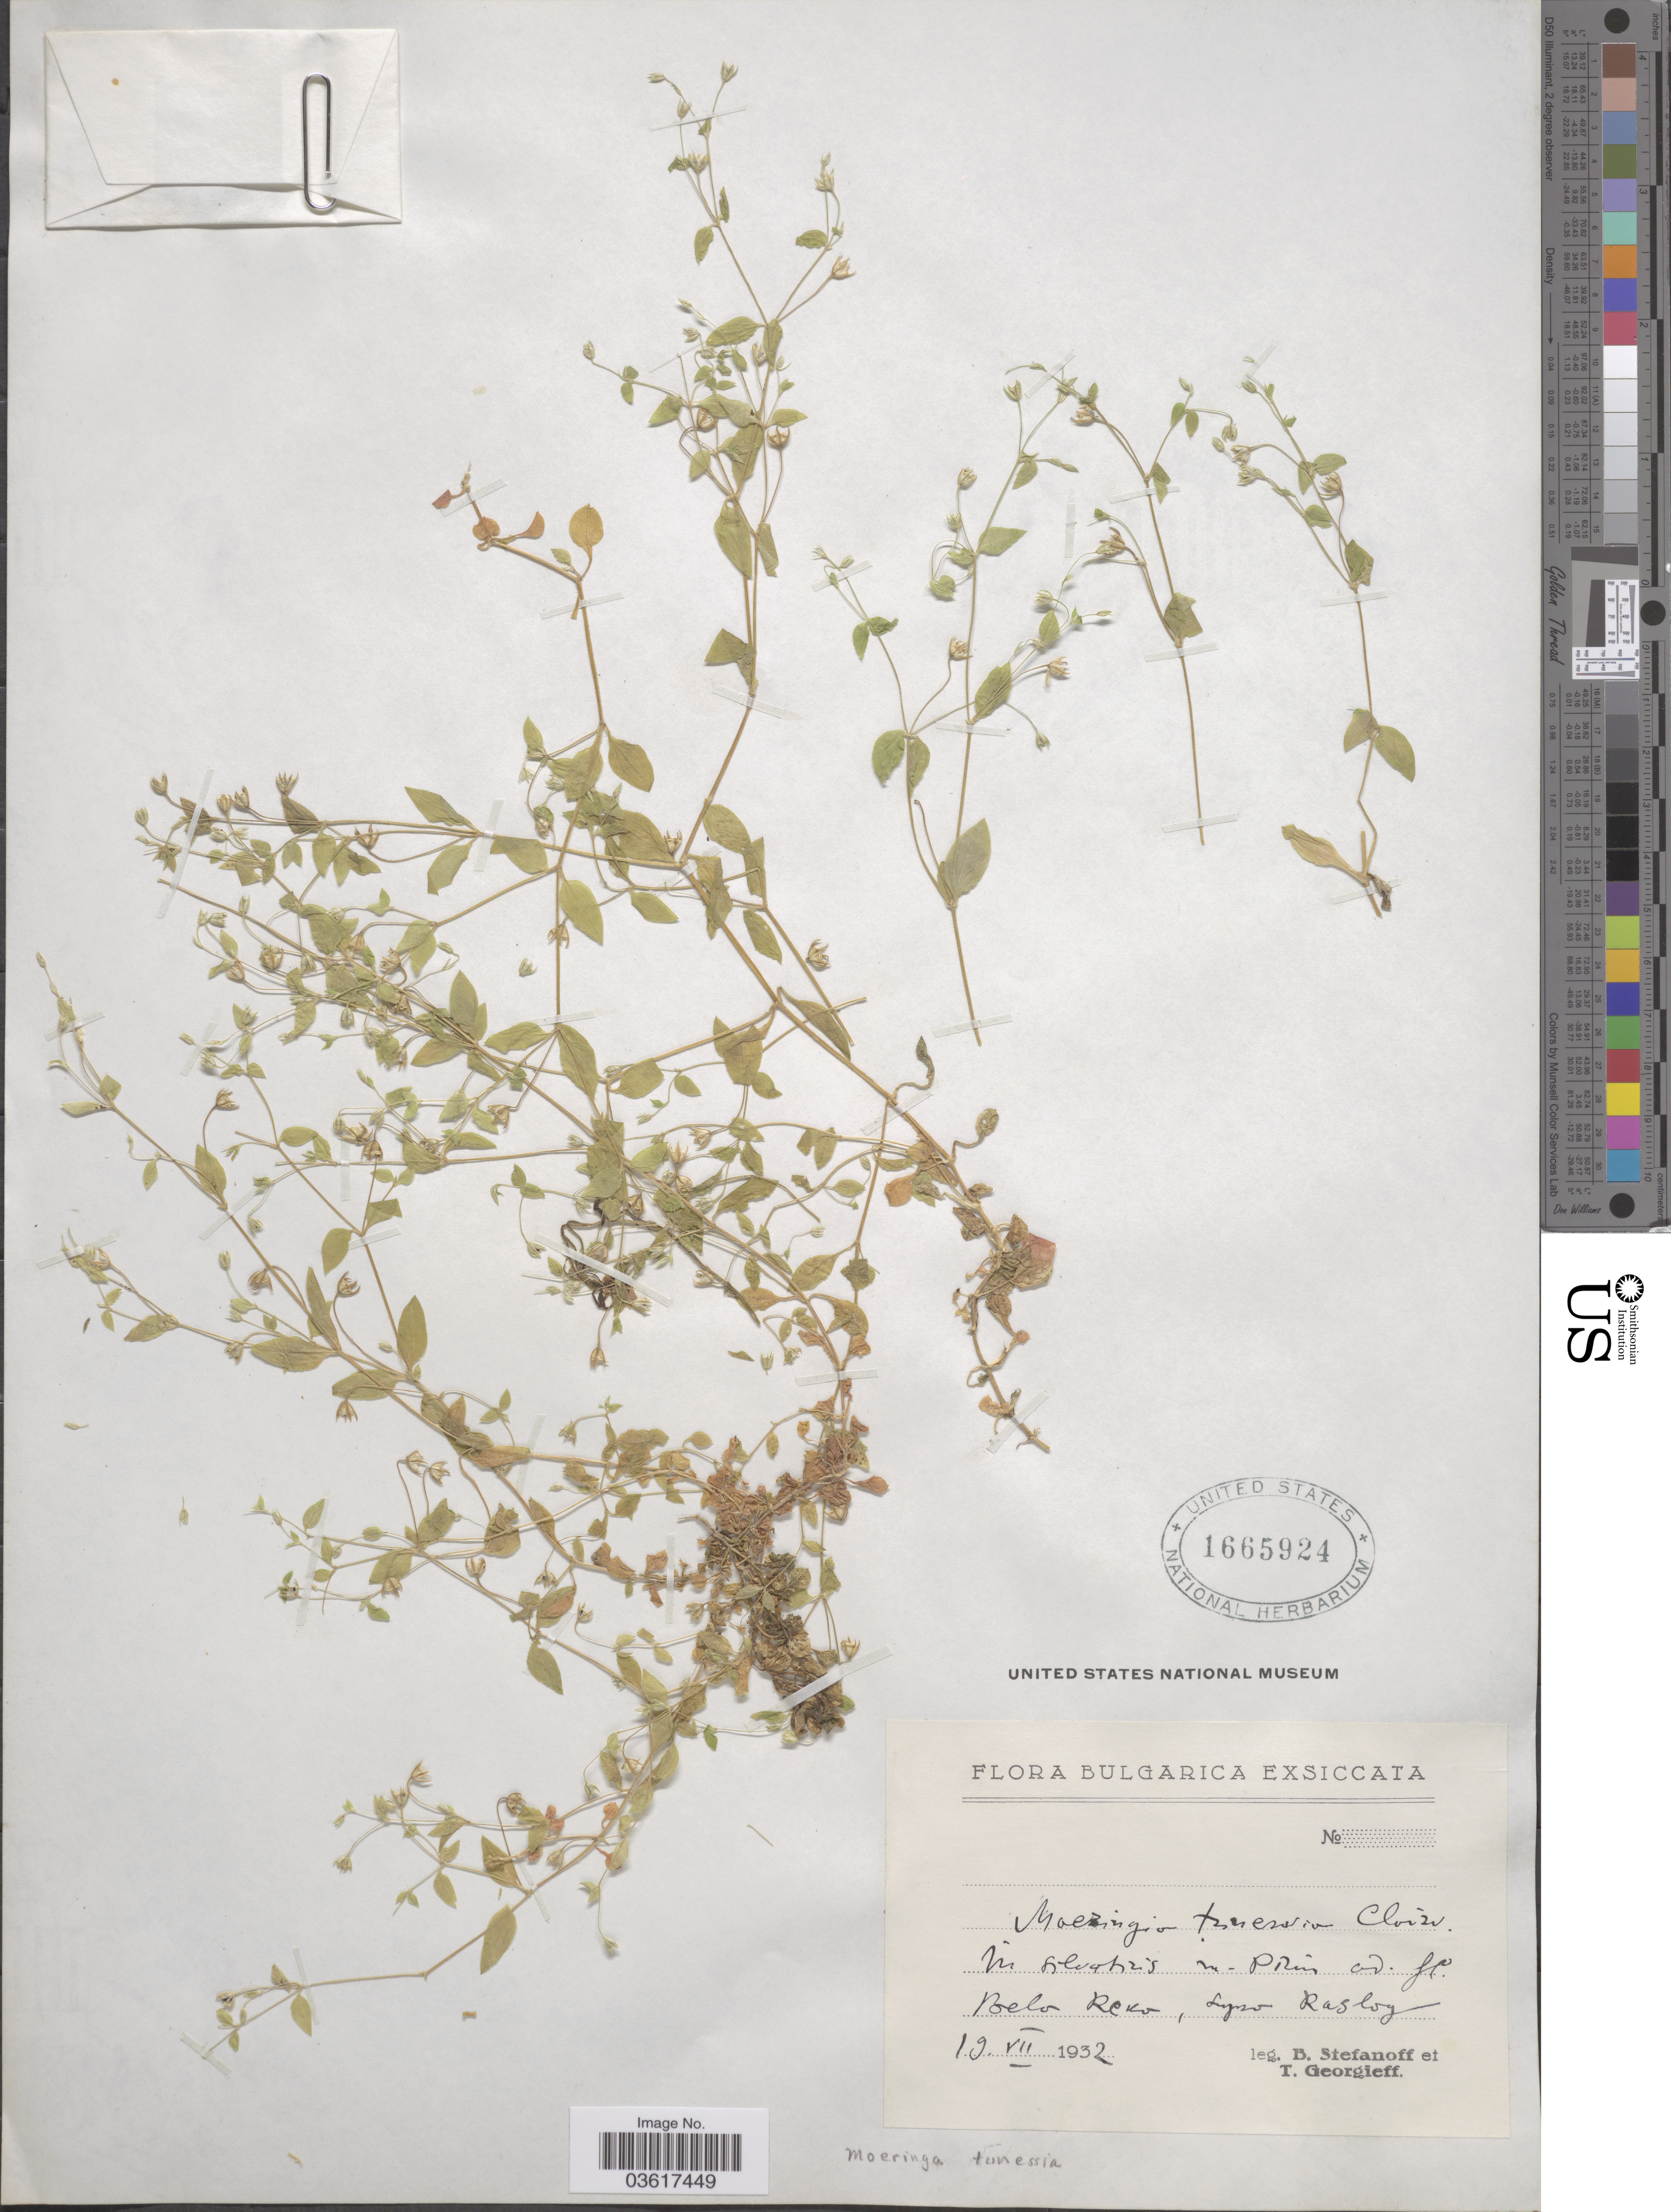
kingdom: Plantae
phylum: Tracheophyta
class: Magnoliopsida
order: Caryophyllales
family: Caryophyllaceae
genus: Moehringia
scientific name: Moehringia trinervia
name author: (L.) Clairv.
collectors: B. Stefanoff & T. Georgieff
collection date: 1932-07-19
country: Bulgaria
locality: In silvatis [interpreted] im prim [interpreted] ad. fl. Belor Rero, Lugzo [interpreted] Rasloy.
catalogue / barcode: US 1665924